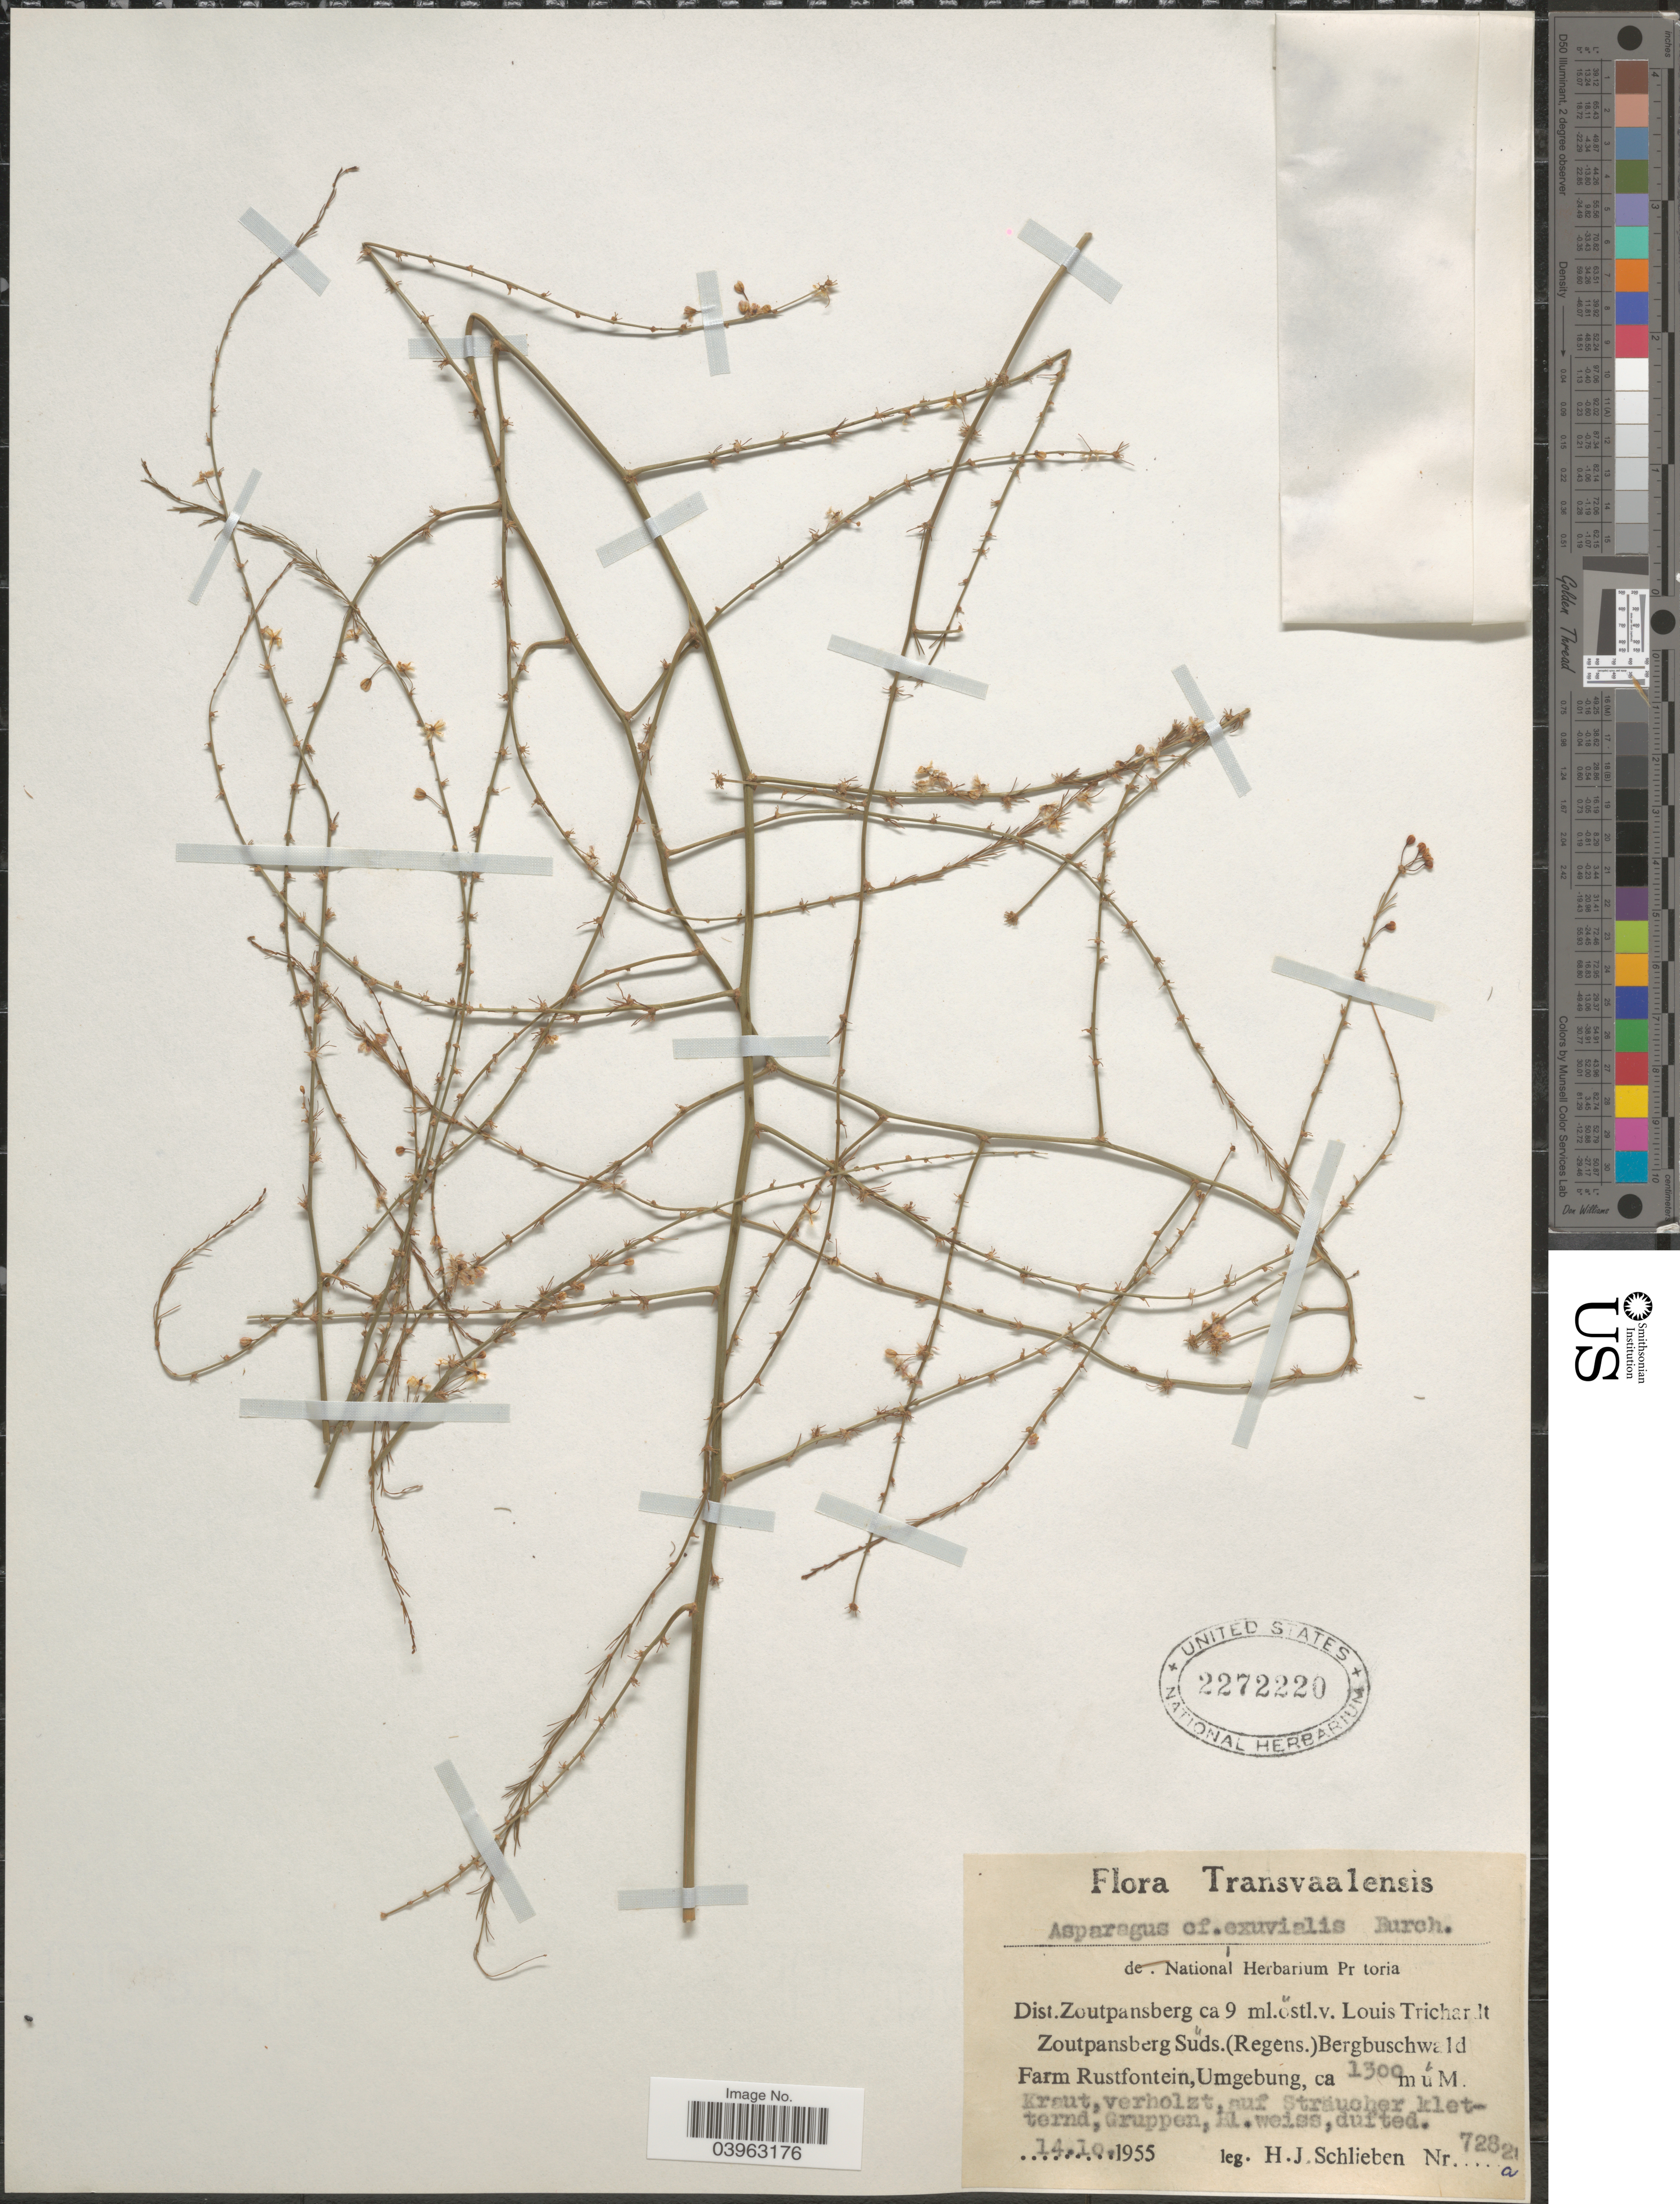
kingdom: Plantae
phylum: Tracheophyta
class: Liliopsida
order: Asparagales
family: Asparagaceae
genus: Asparagus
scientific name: Asparagus exuvialis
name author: Burch.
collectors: H. J. Schlieben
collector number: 7282!a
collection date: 1955-10-14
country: South Africa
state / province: Limpopo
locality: Transvaalensis. Dist.Zoutpansberg ca 9 ml.õstl.v.Louis Trichardt. Zoutpansberg Süds.(Regens.)Bergbuschwald. Farm Rustfontein,Umgebung.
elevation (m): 1300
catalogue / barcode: US 2272220